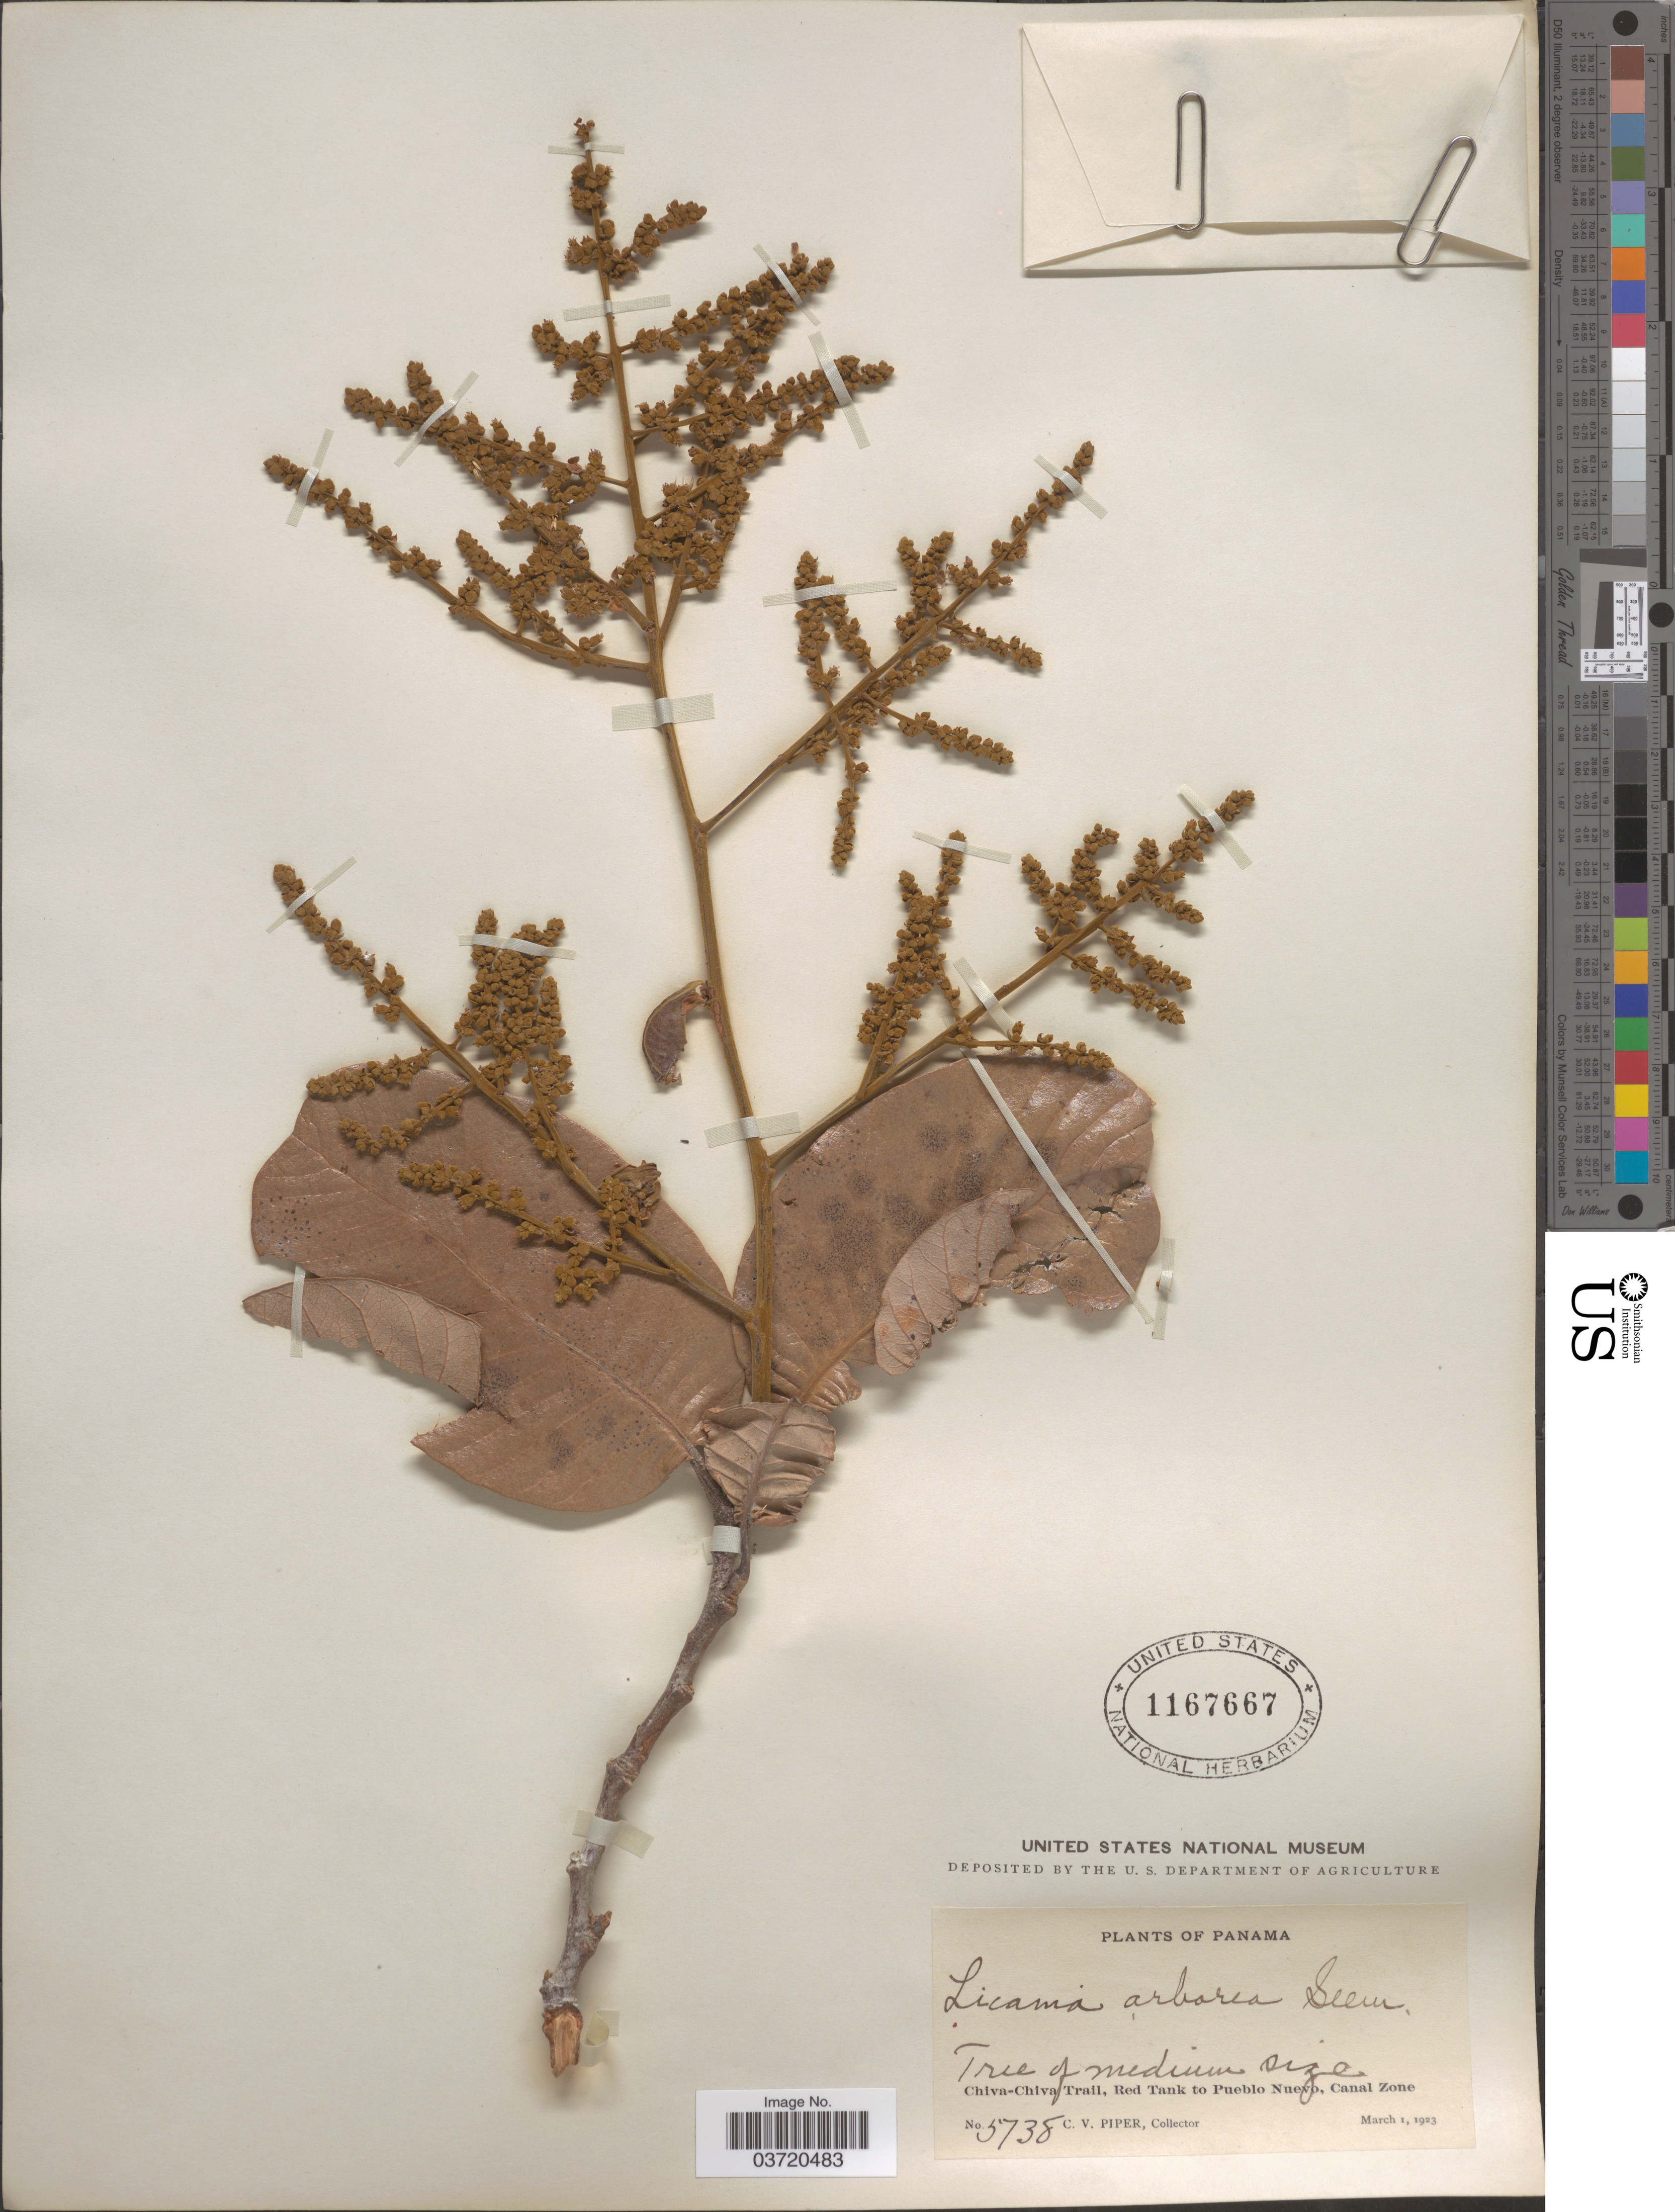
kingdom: Plantae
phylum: Tracheophyta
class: Magnoliopsida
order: Malpighiales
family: Chrysobalanaceae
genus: Microdesmia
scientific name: Microdesmia arborea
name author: (Seem.) Sothers & Prance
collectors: C. V. Piper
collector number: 5738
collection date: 1923-03-01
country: Panama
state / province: Colón / Panamá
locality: Chiva-Chiva Trail, Red Tank to Pueblo Nuevo, Canal Zone.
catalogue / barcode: US 1167667